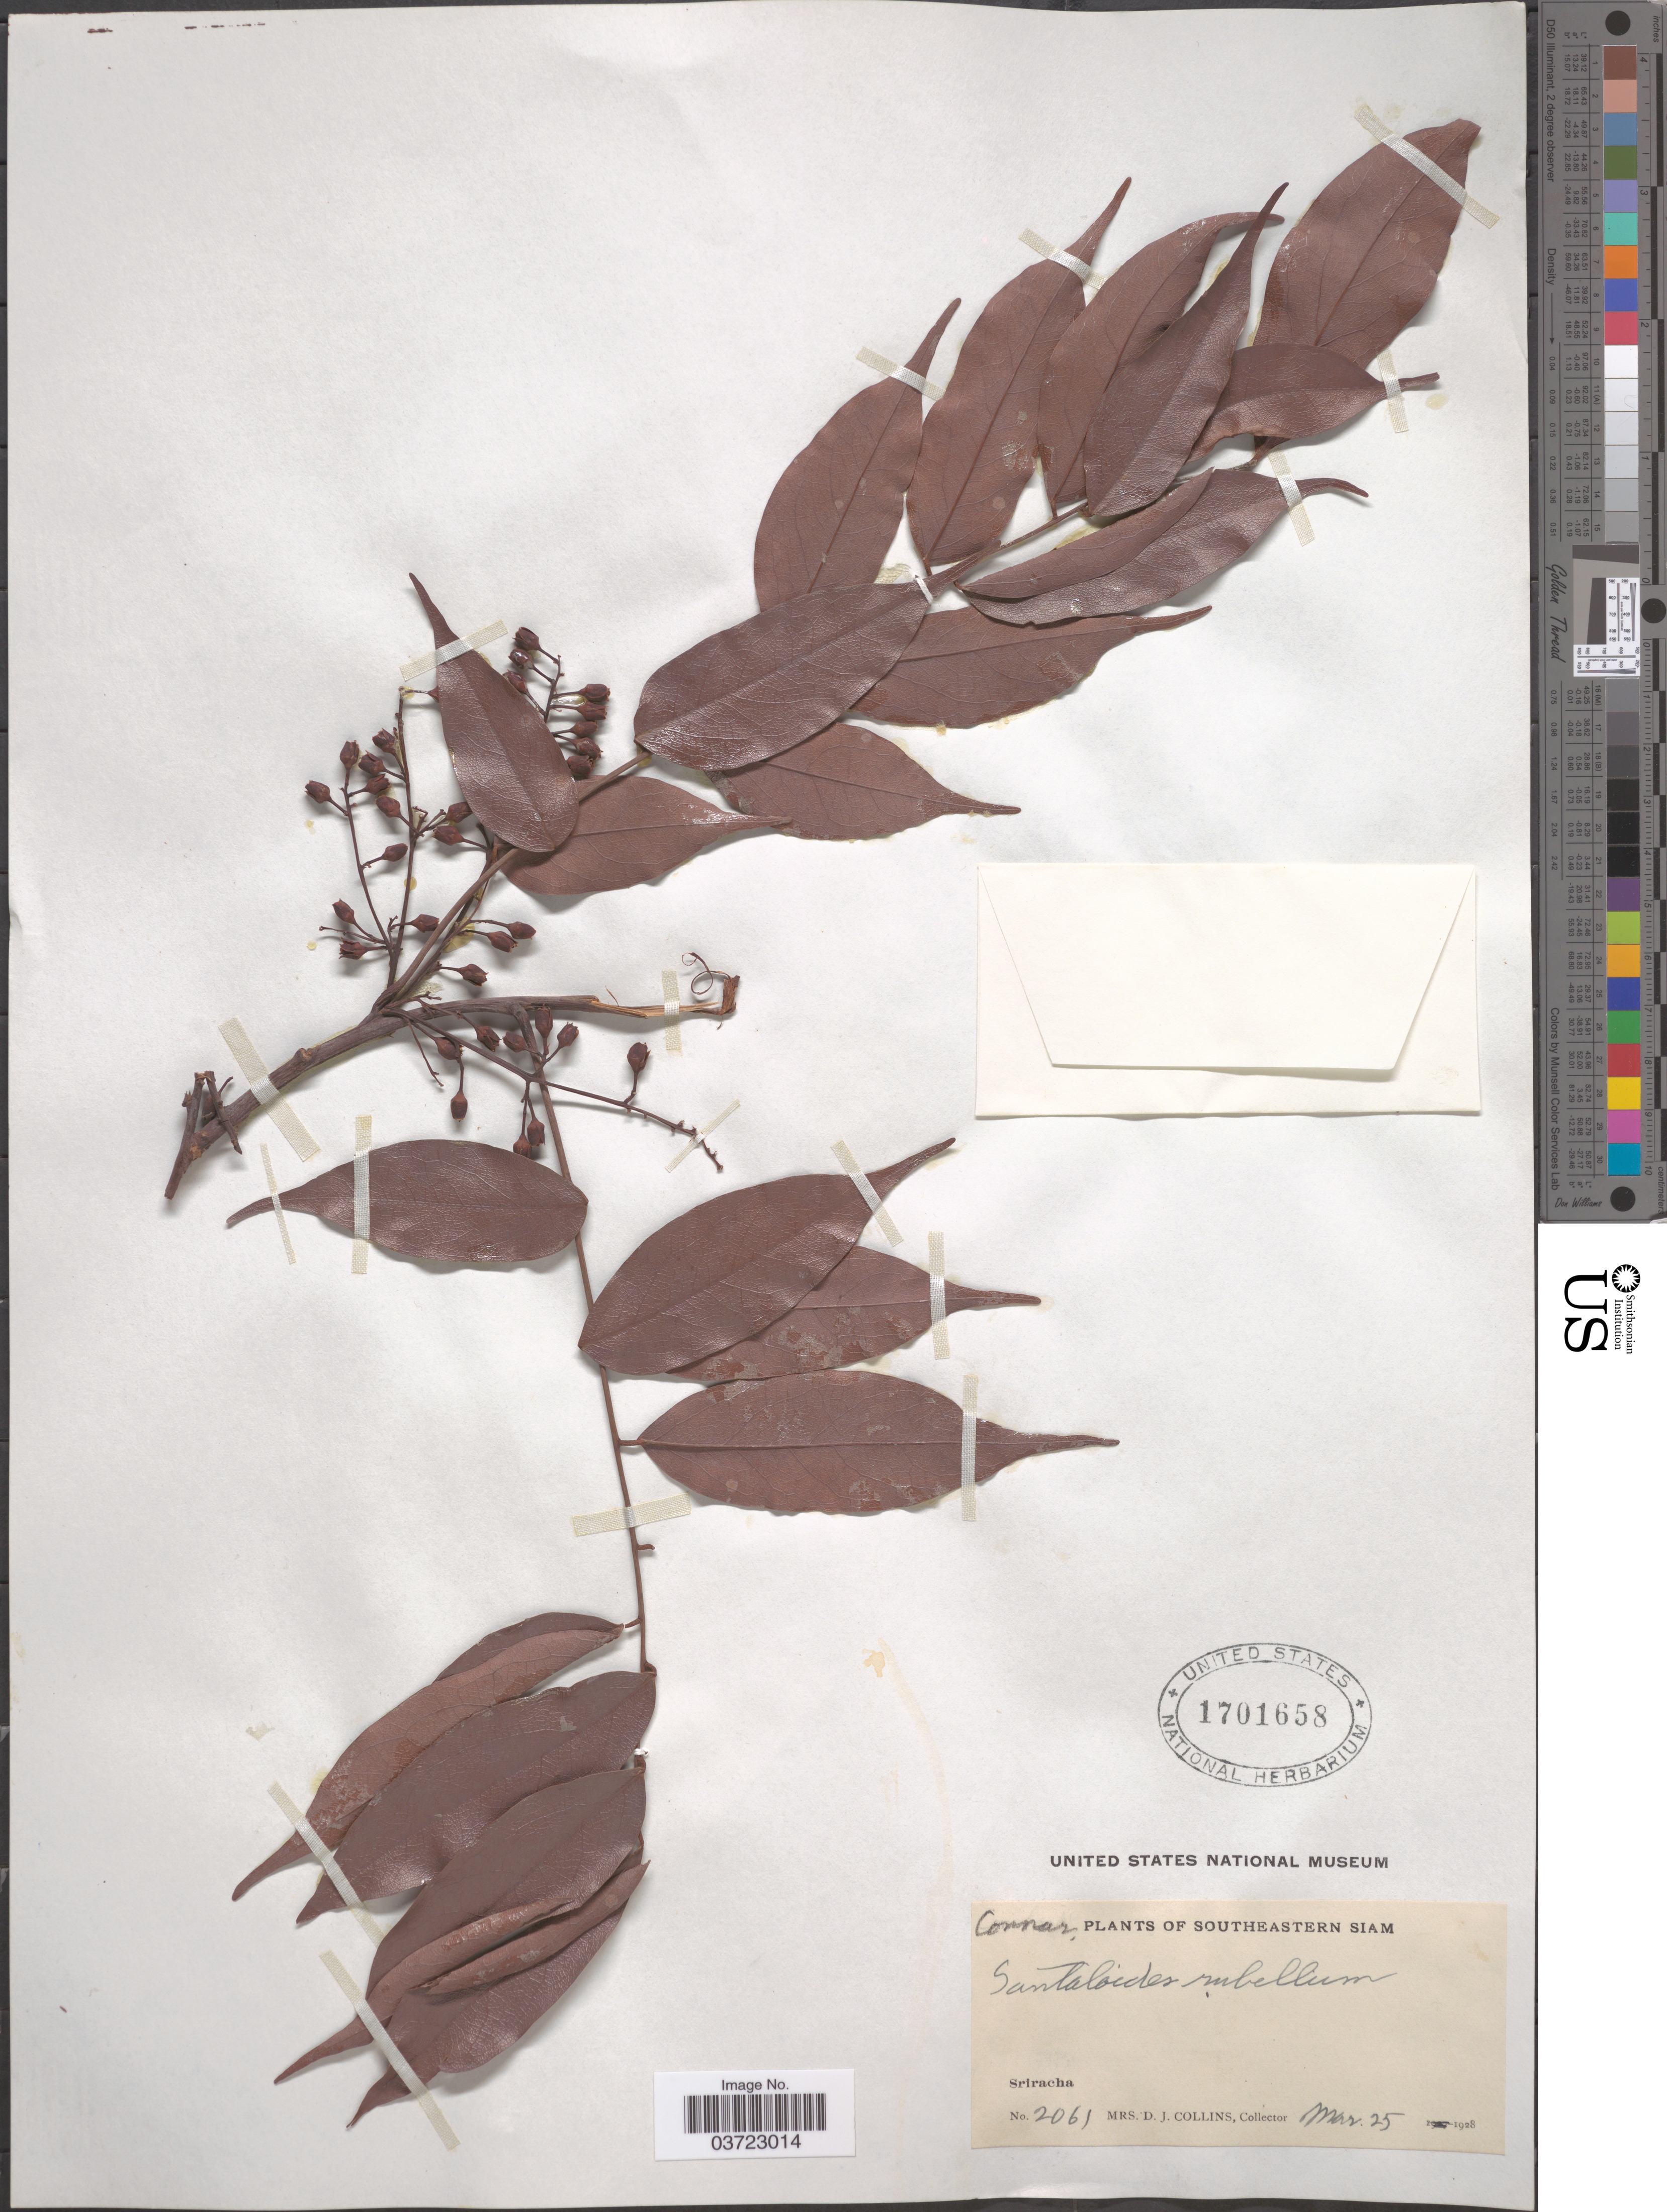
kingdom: Plantae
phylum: Tracheophyta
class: Magnoliopsida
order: Oxalidales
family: Connaraceae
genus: Rourea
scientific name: Rourea minor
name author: (Gaertn.) Leenh.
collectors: Mrs. D. J. Collins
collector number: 2061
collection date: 1928-03-25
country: Thailand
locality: Southeastern Siam. Sriracha.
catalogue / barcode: US 1701658